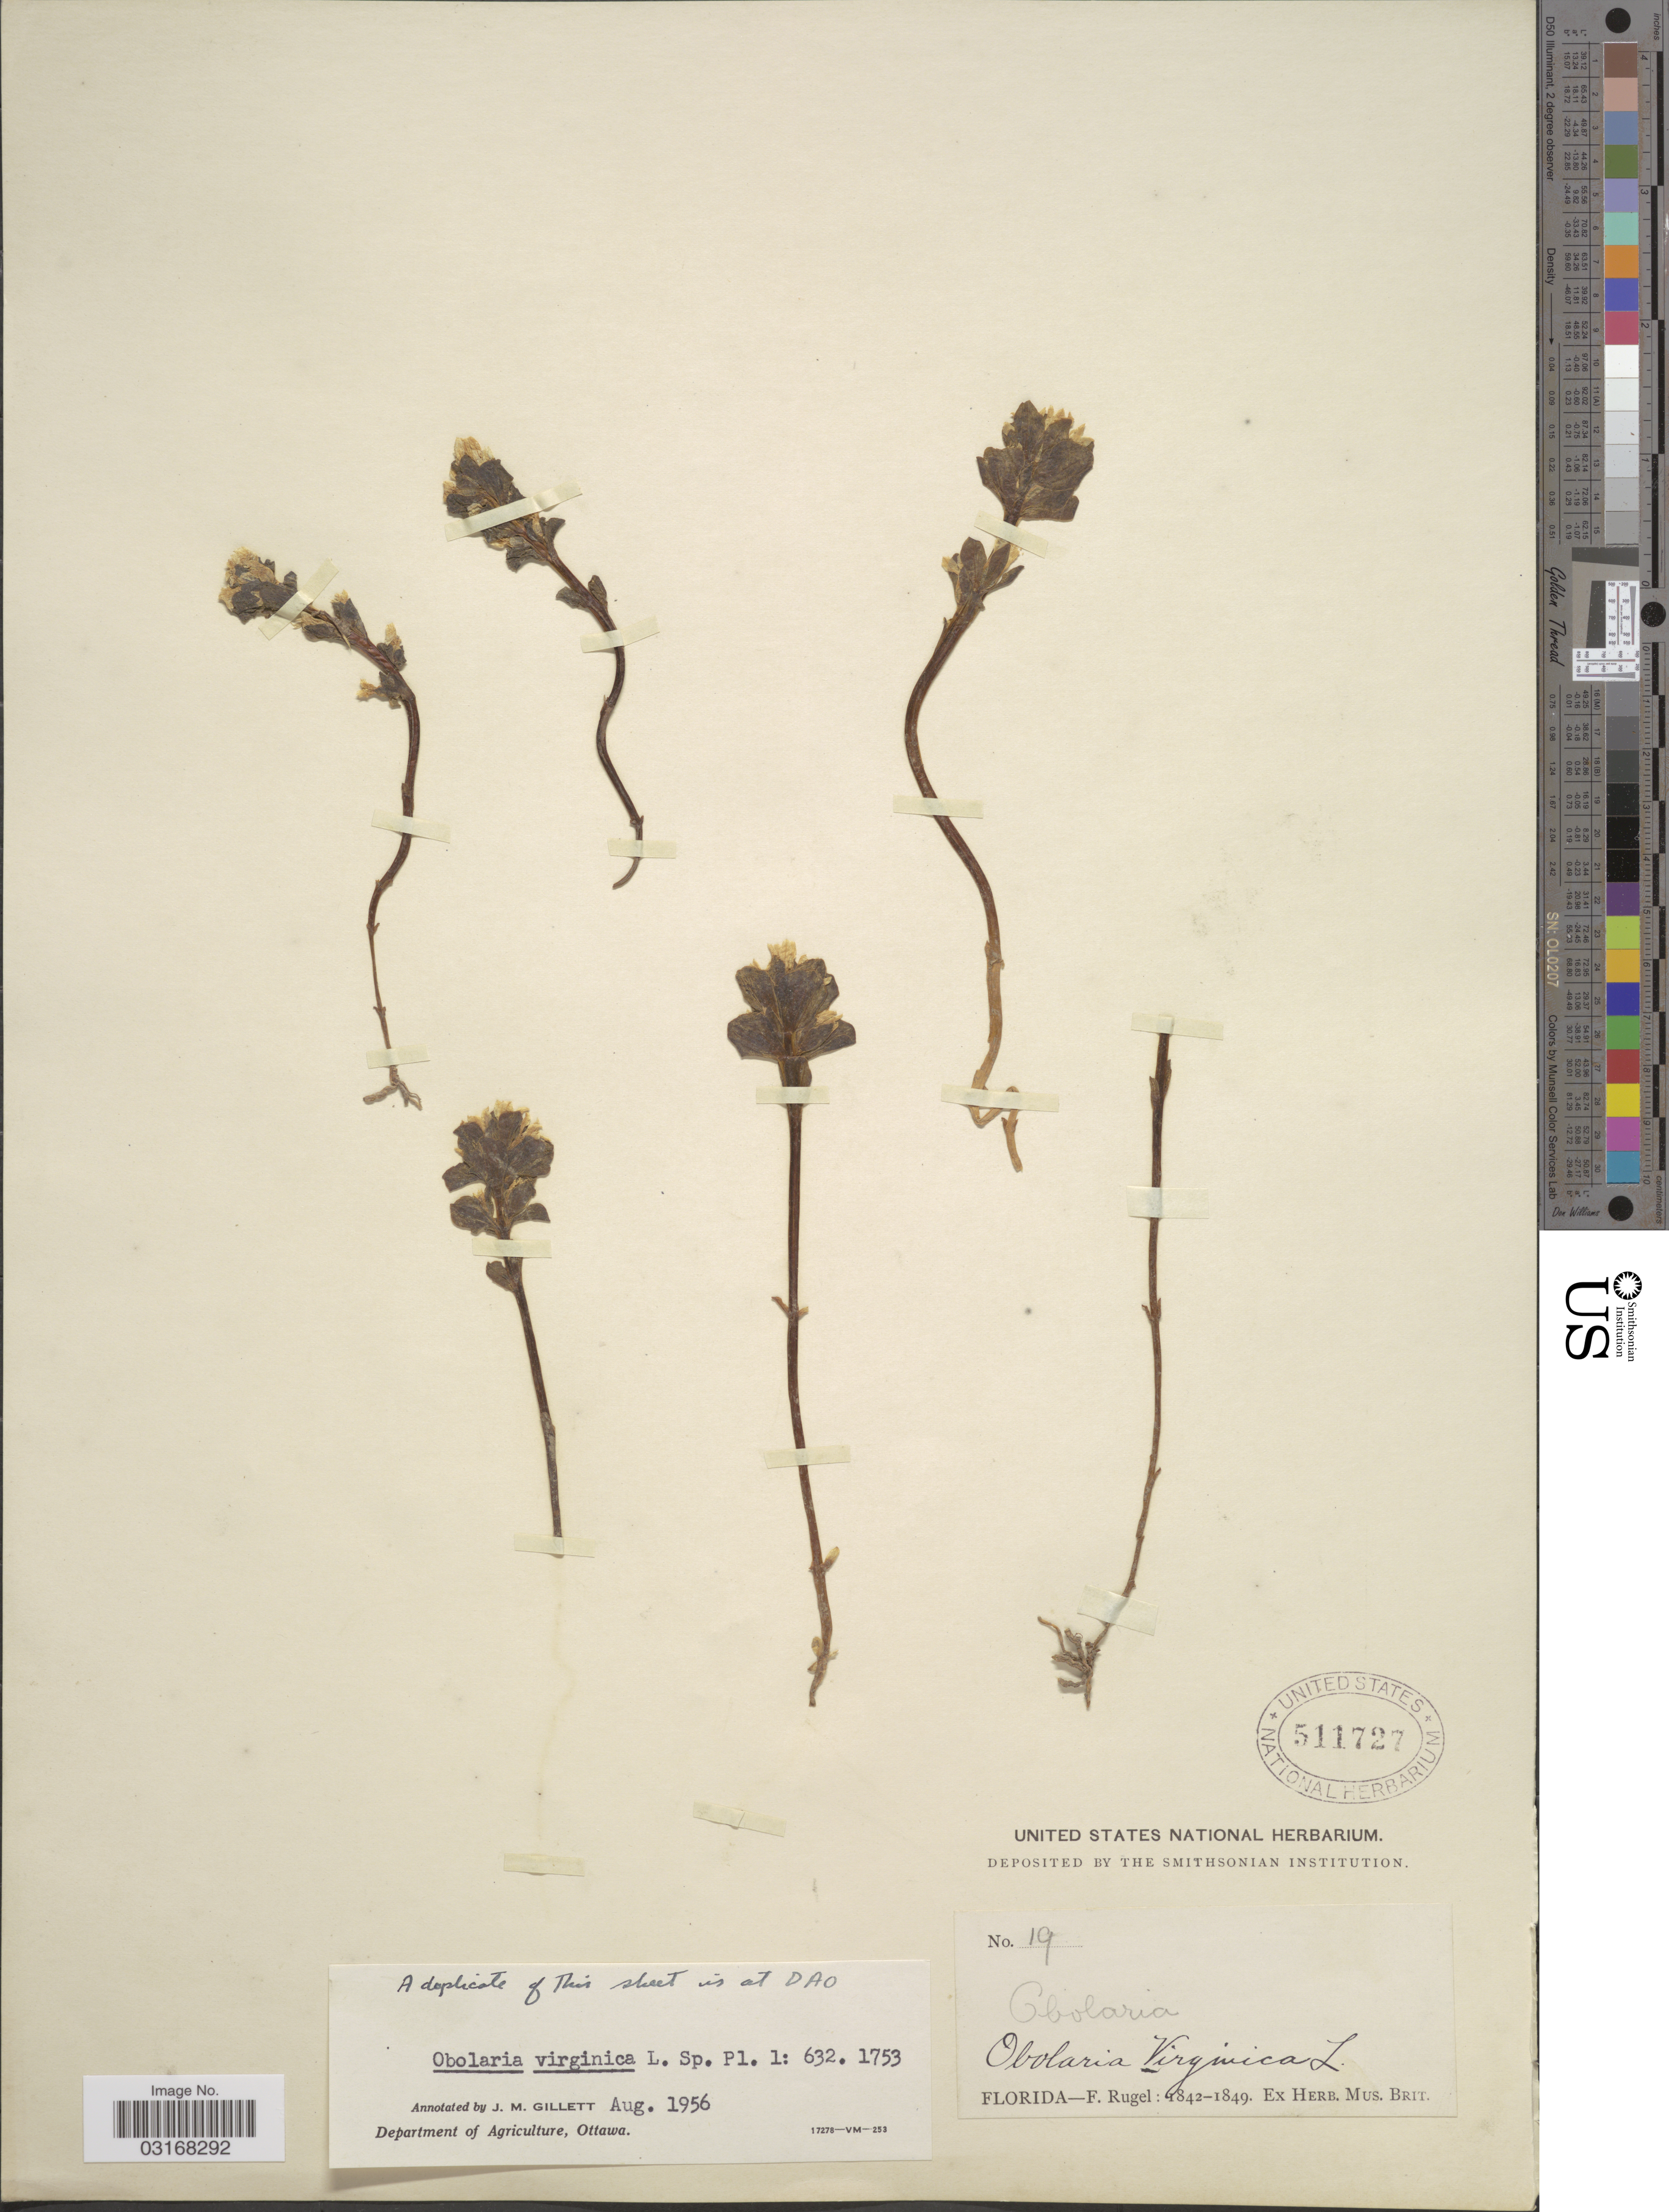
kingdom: Plantae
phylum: Tracheophyta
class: Magnoliopsida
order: Gentianales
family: Gentianaceae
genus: Obolaria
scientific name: Obolaria virginica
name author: L.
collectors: F. Rugel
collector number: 19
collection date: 1842/1849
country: United States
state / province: Florida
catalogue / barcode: US 511727